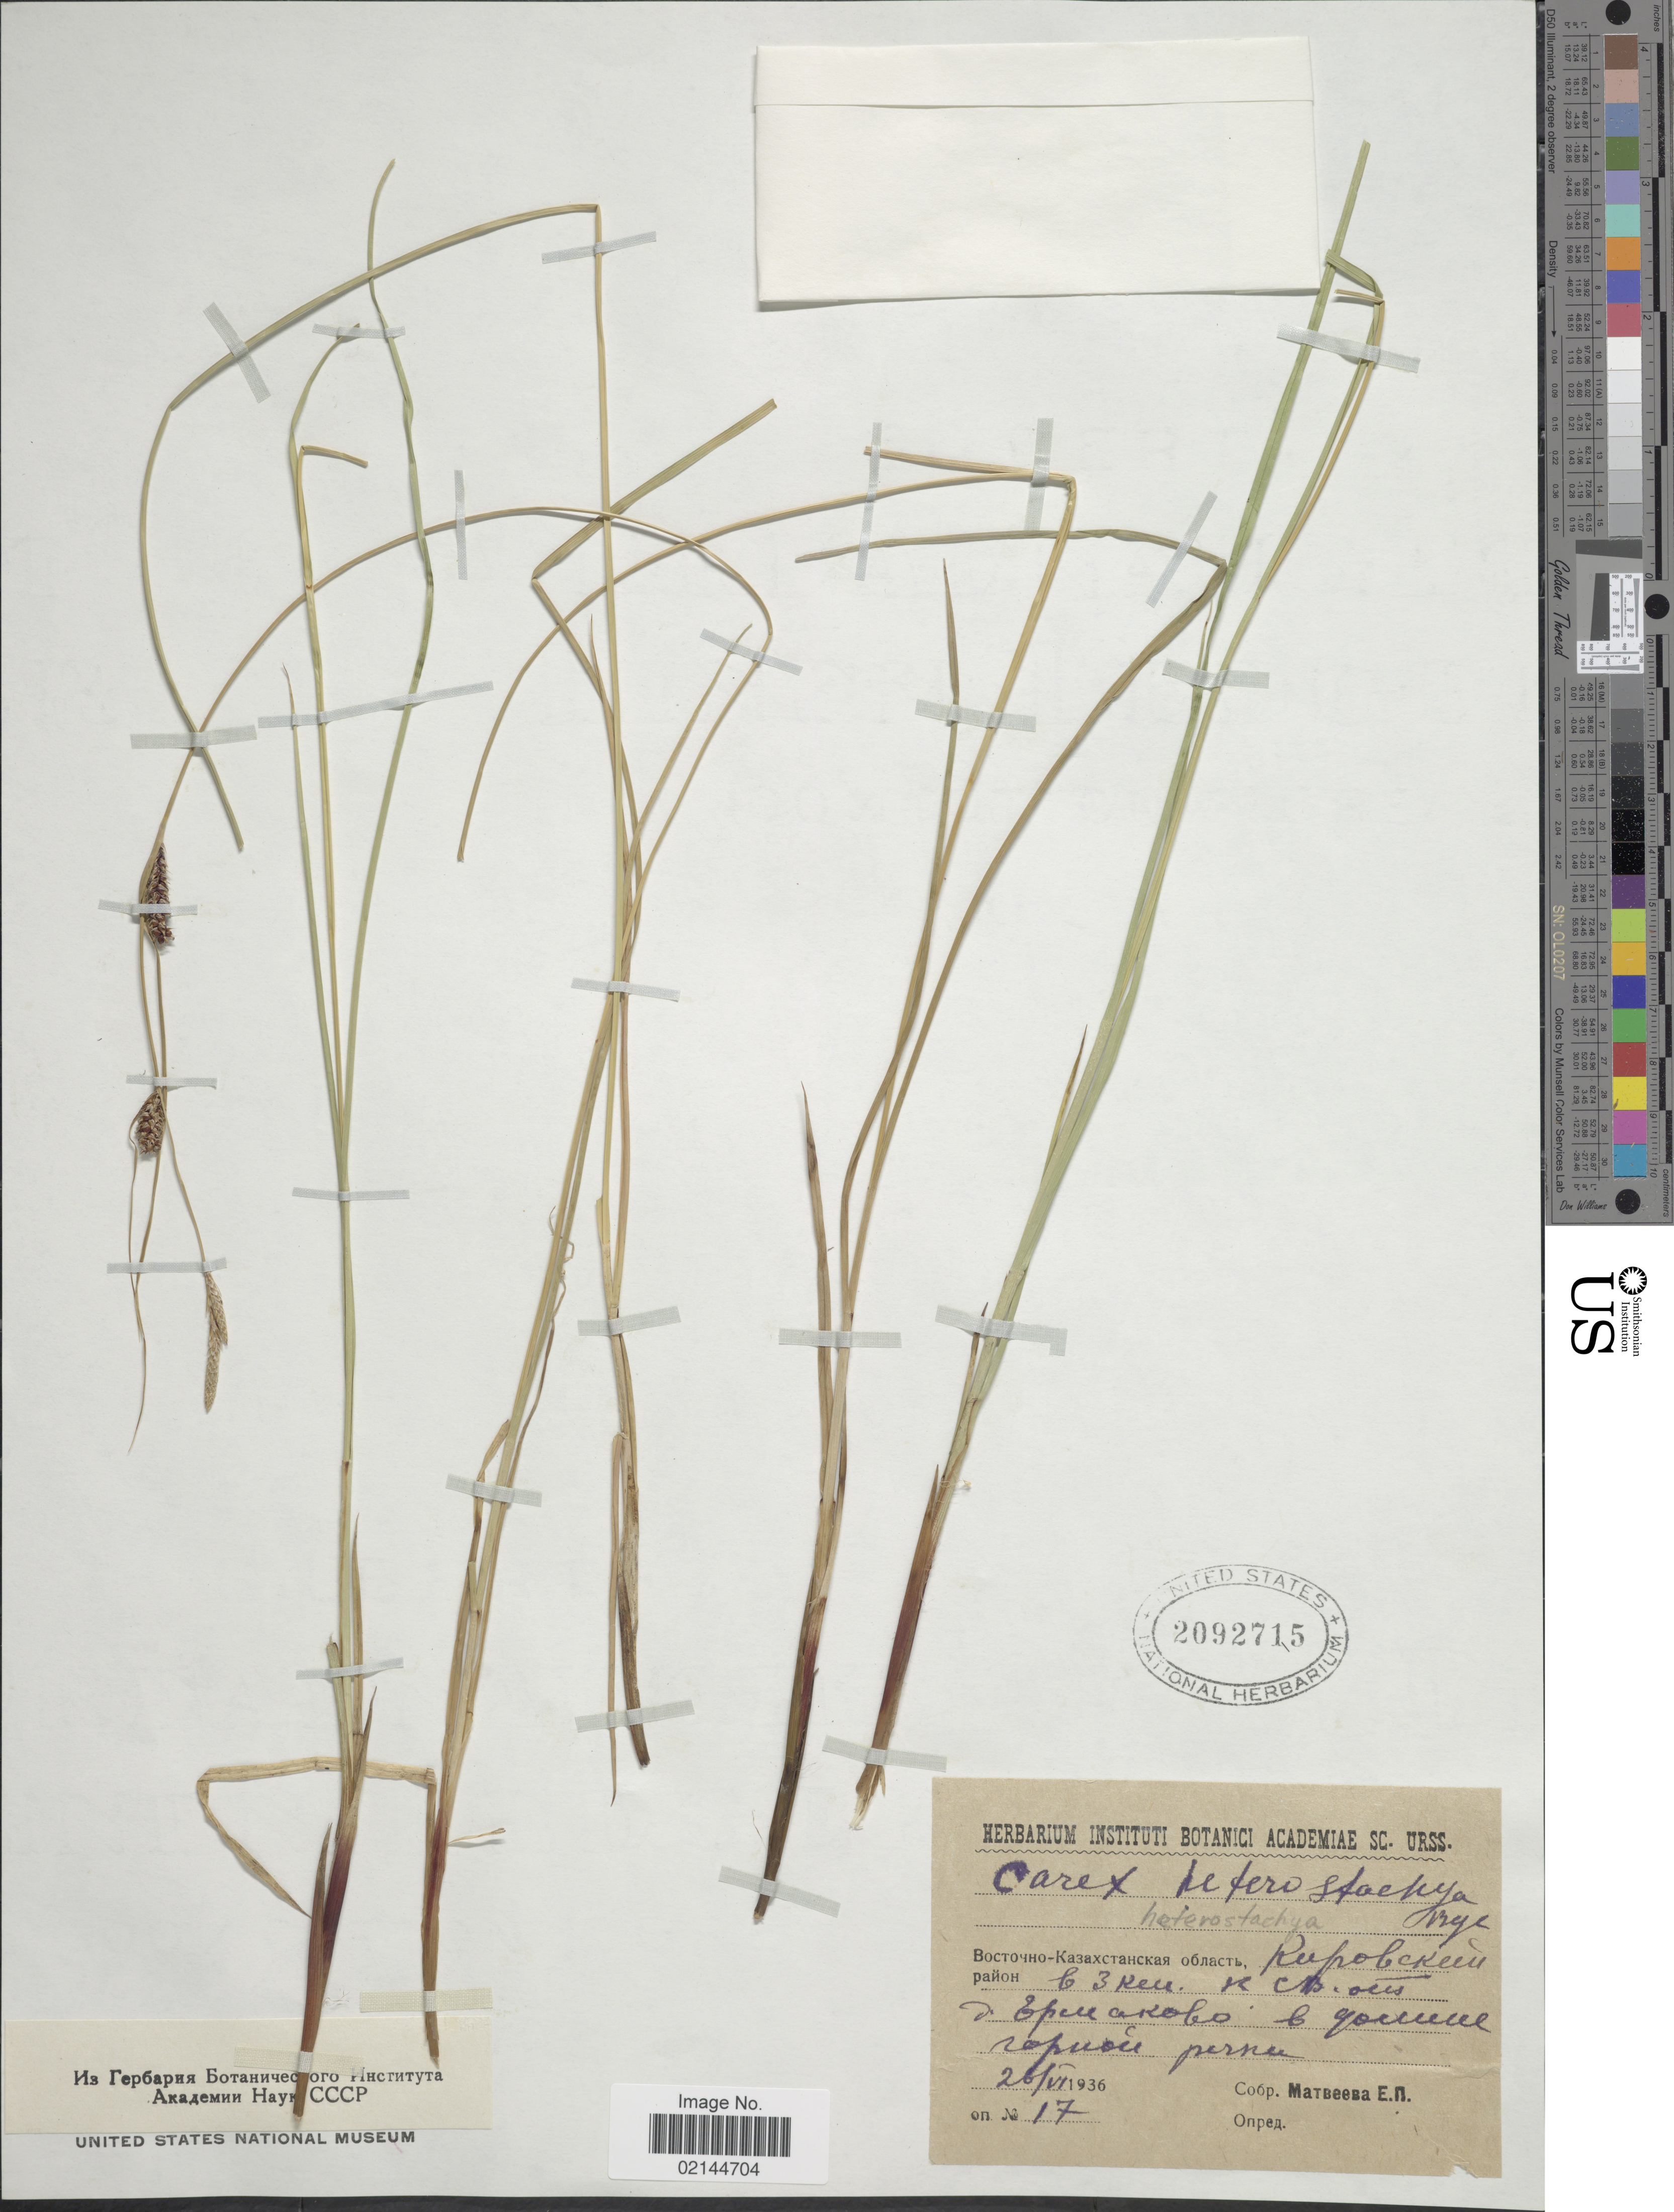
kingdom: Plantae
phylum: Tracheophyta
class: Liliopsida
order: Poales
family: Cyperaceae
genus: Carex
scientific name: Carex heterostachya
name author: Bunge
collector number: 17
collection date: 1936-06-26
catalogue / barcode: US 2092715